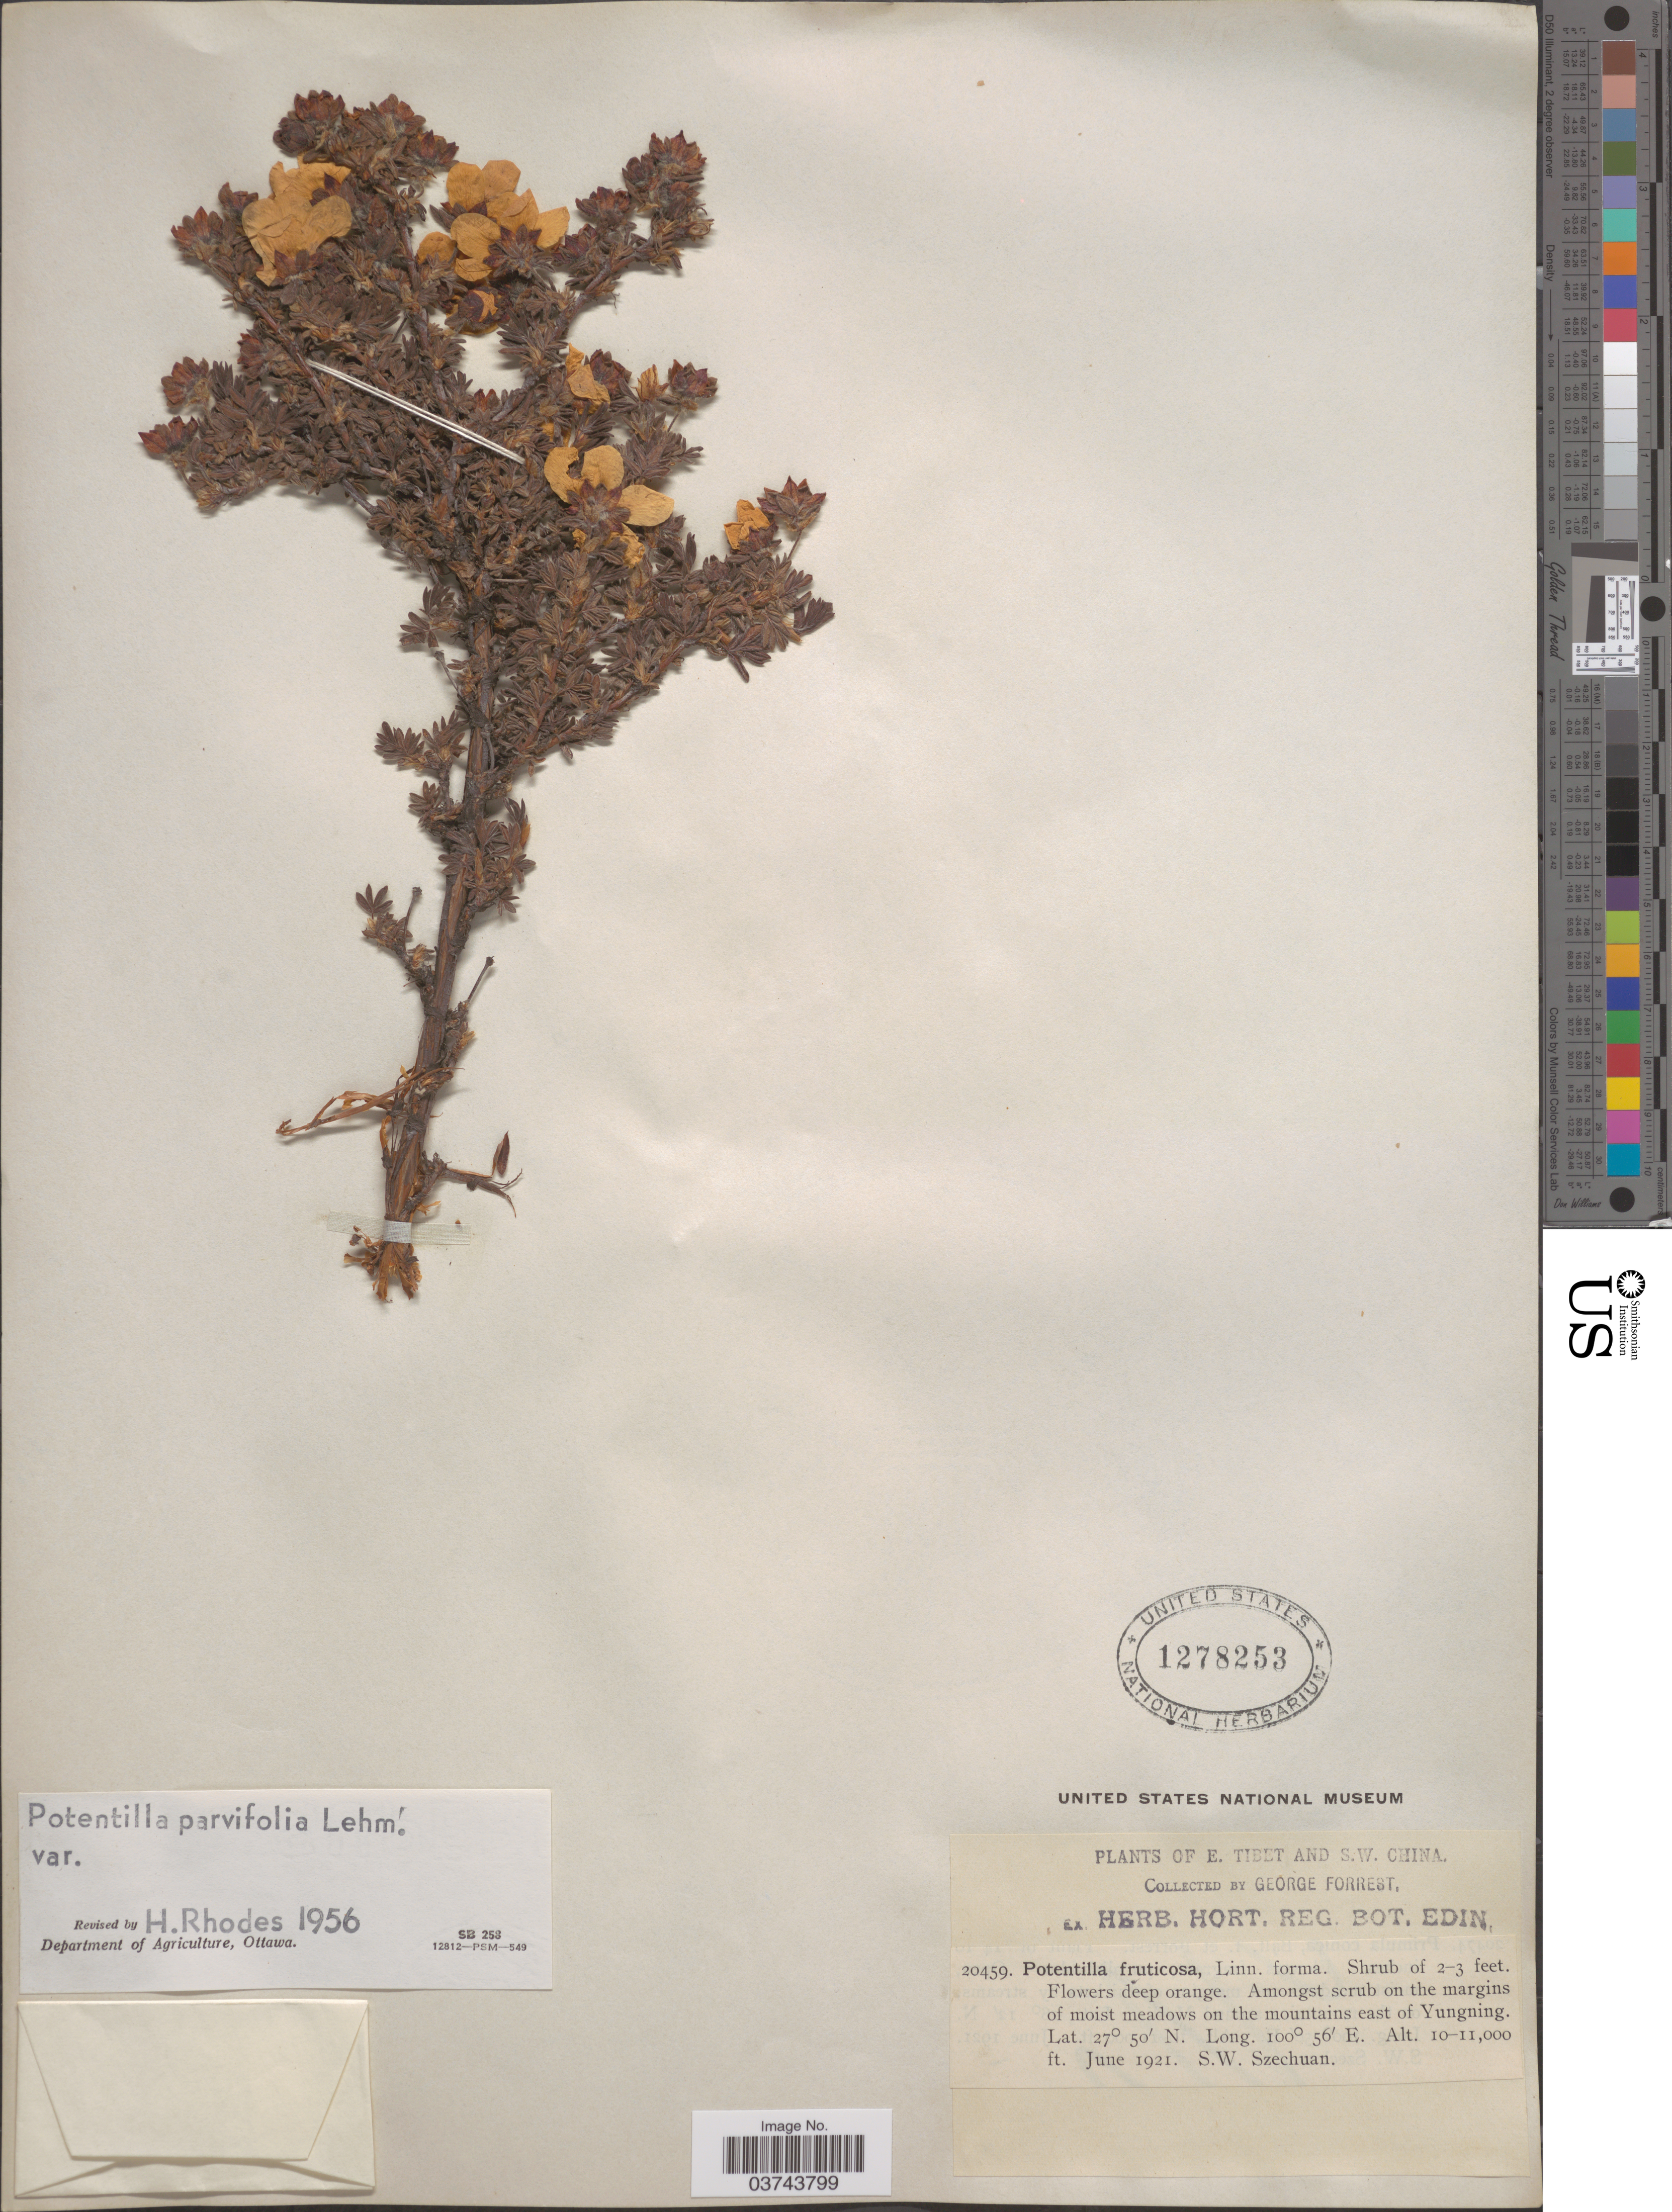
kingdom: Plantae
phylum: Tracheophyta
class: Magnoliopsida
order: Rosales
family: Rosaceae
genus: Dasiphora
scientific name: Dasiphora parvifolia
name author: (Fisch. ex Lehm.) Juz.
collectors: G. Forrest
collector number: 20459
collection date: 1921-06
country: China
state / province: Sichuan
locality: E. Tibet and S.W. China. On the mountains east of Yungning. S.W. Szechuan.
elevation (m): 3048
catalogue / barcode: US 1278253